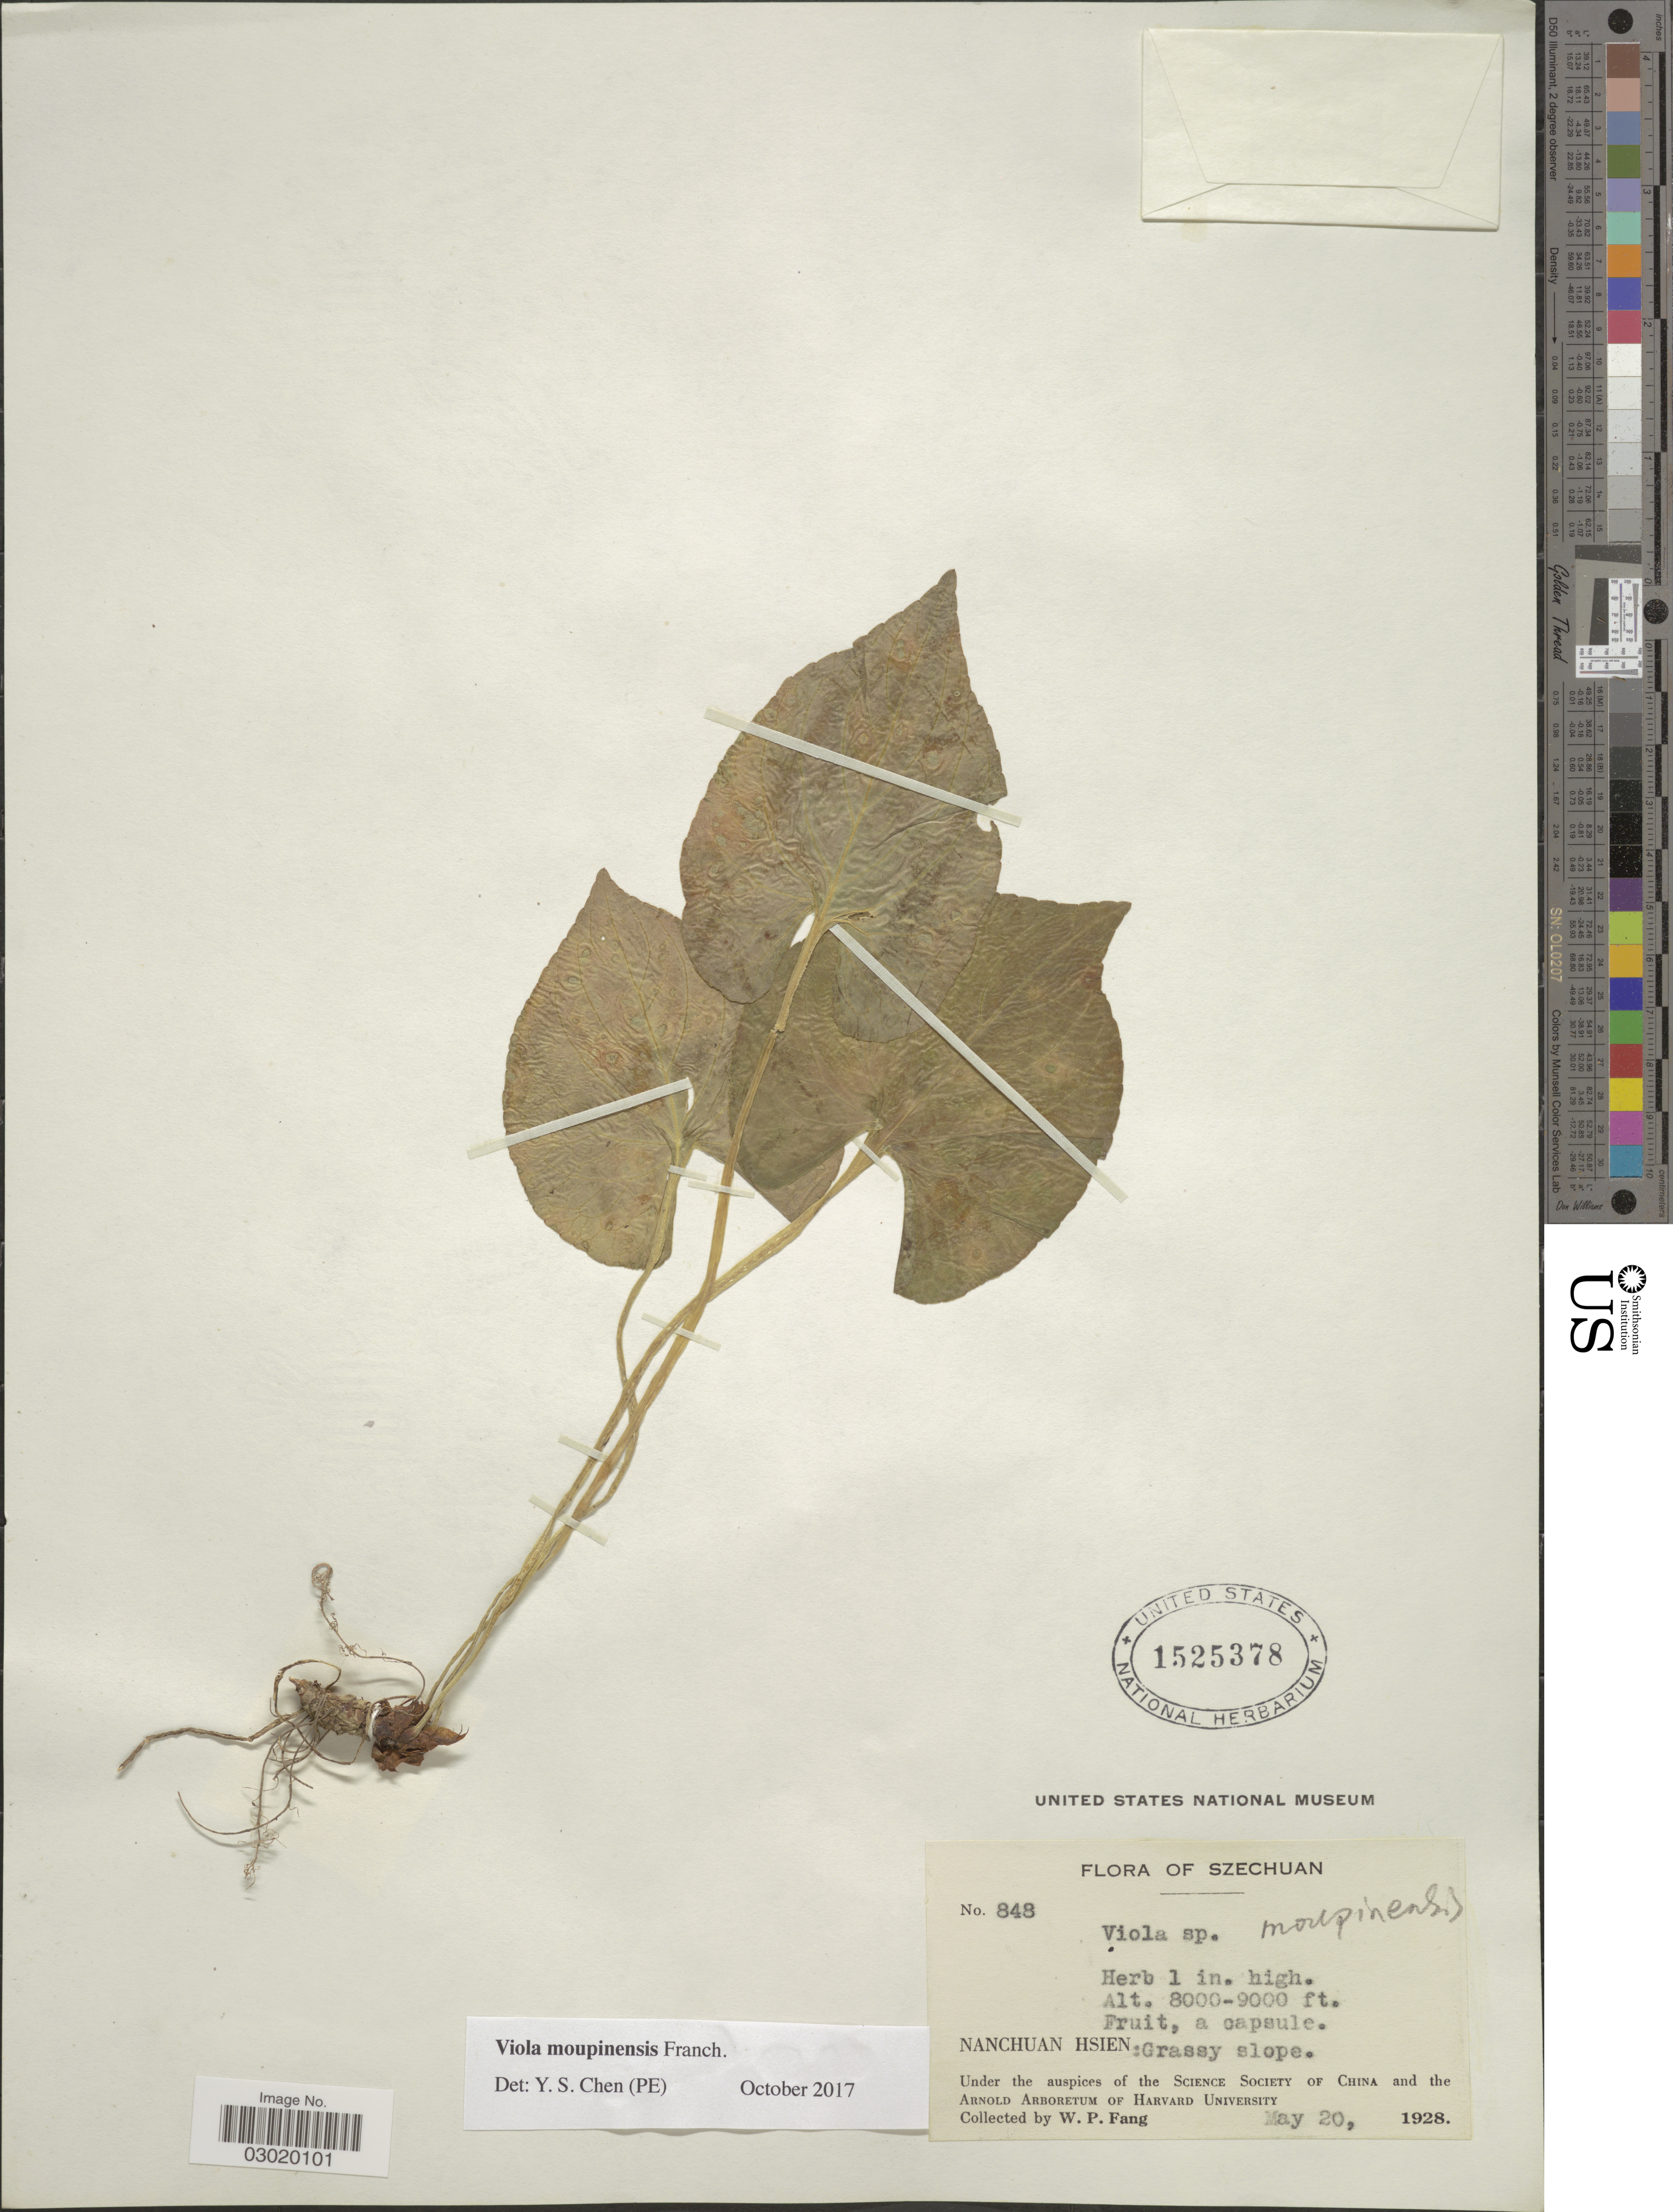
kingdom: Plantae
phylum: Tracheophyta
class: Magnoliopsida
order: Malpighiales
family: Violaceae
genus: Viola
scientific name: Viola moupinensis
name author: Franch.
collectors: W. P. Fang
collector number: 848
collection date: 1928-05-20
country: China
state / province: Sichuan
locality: Szechuan, Nanchuan Hsien: Grassy slope.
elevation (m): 2438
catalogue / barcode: US 1525378